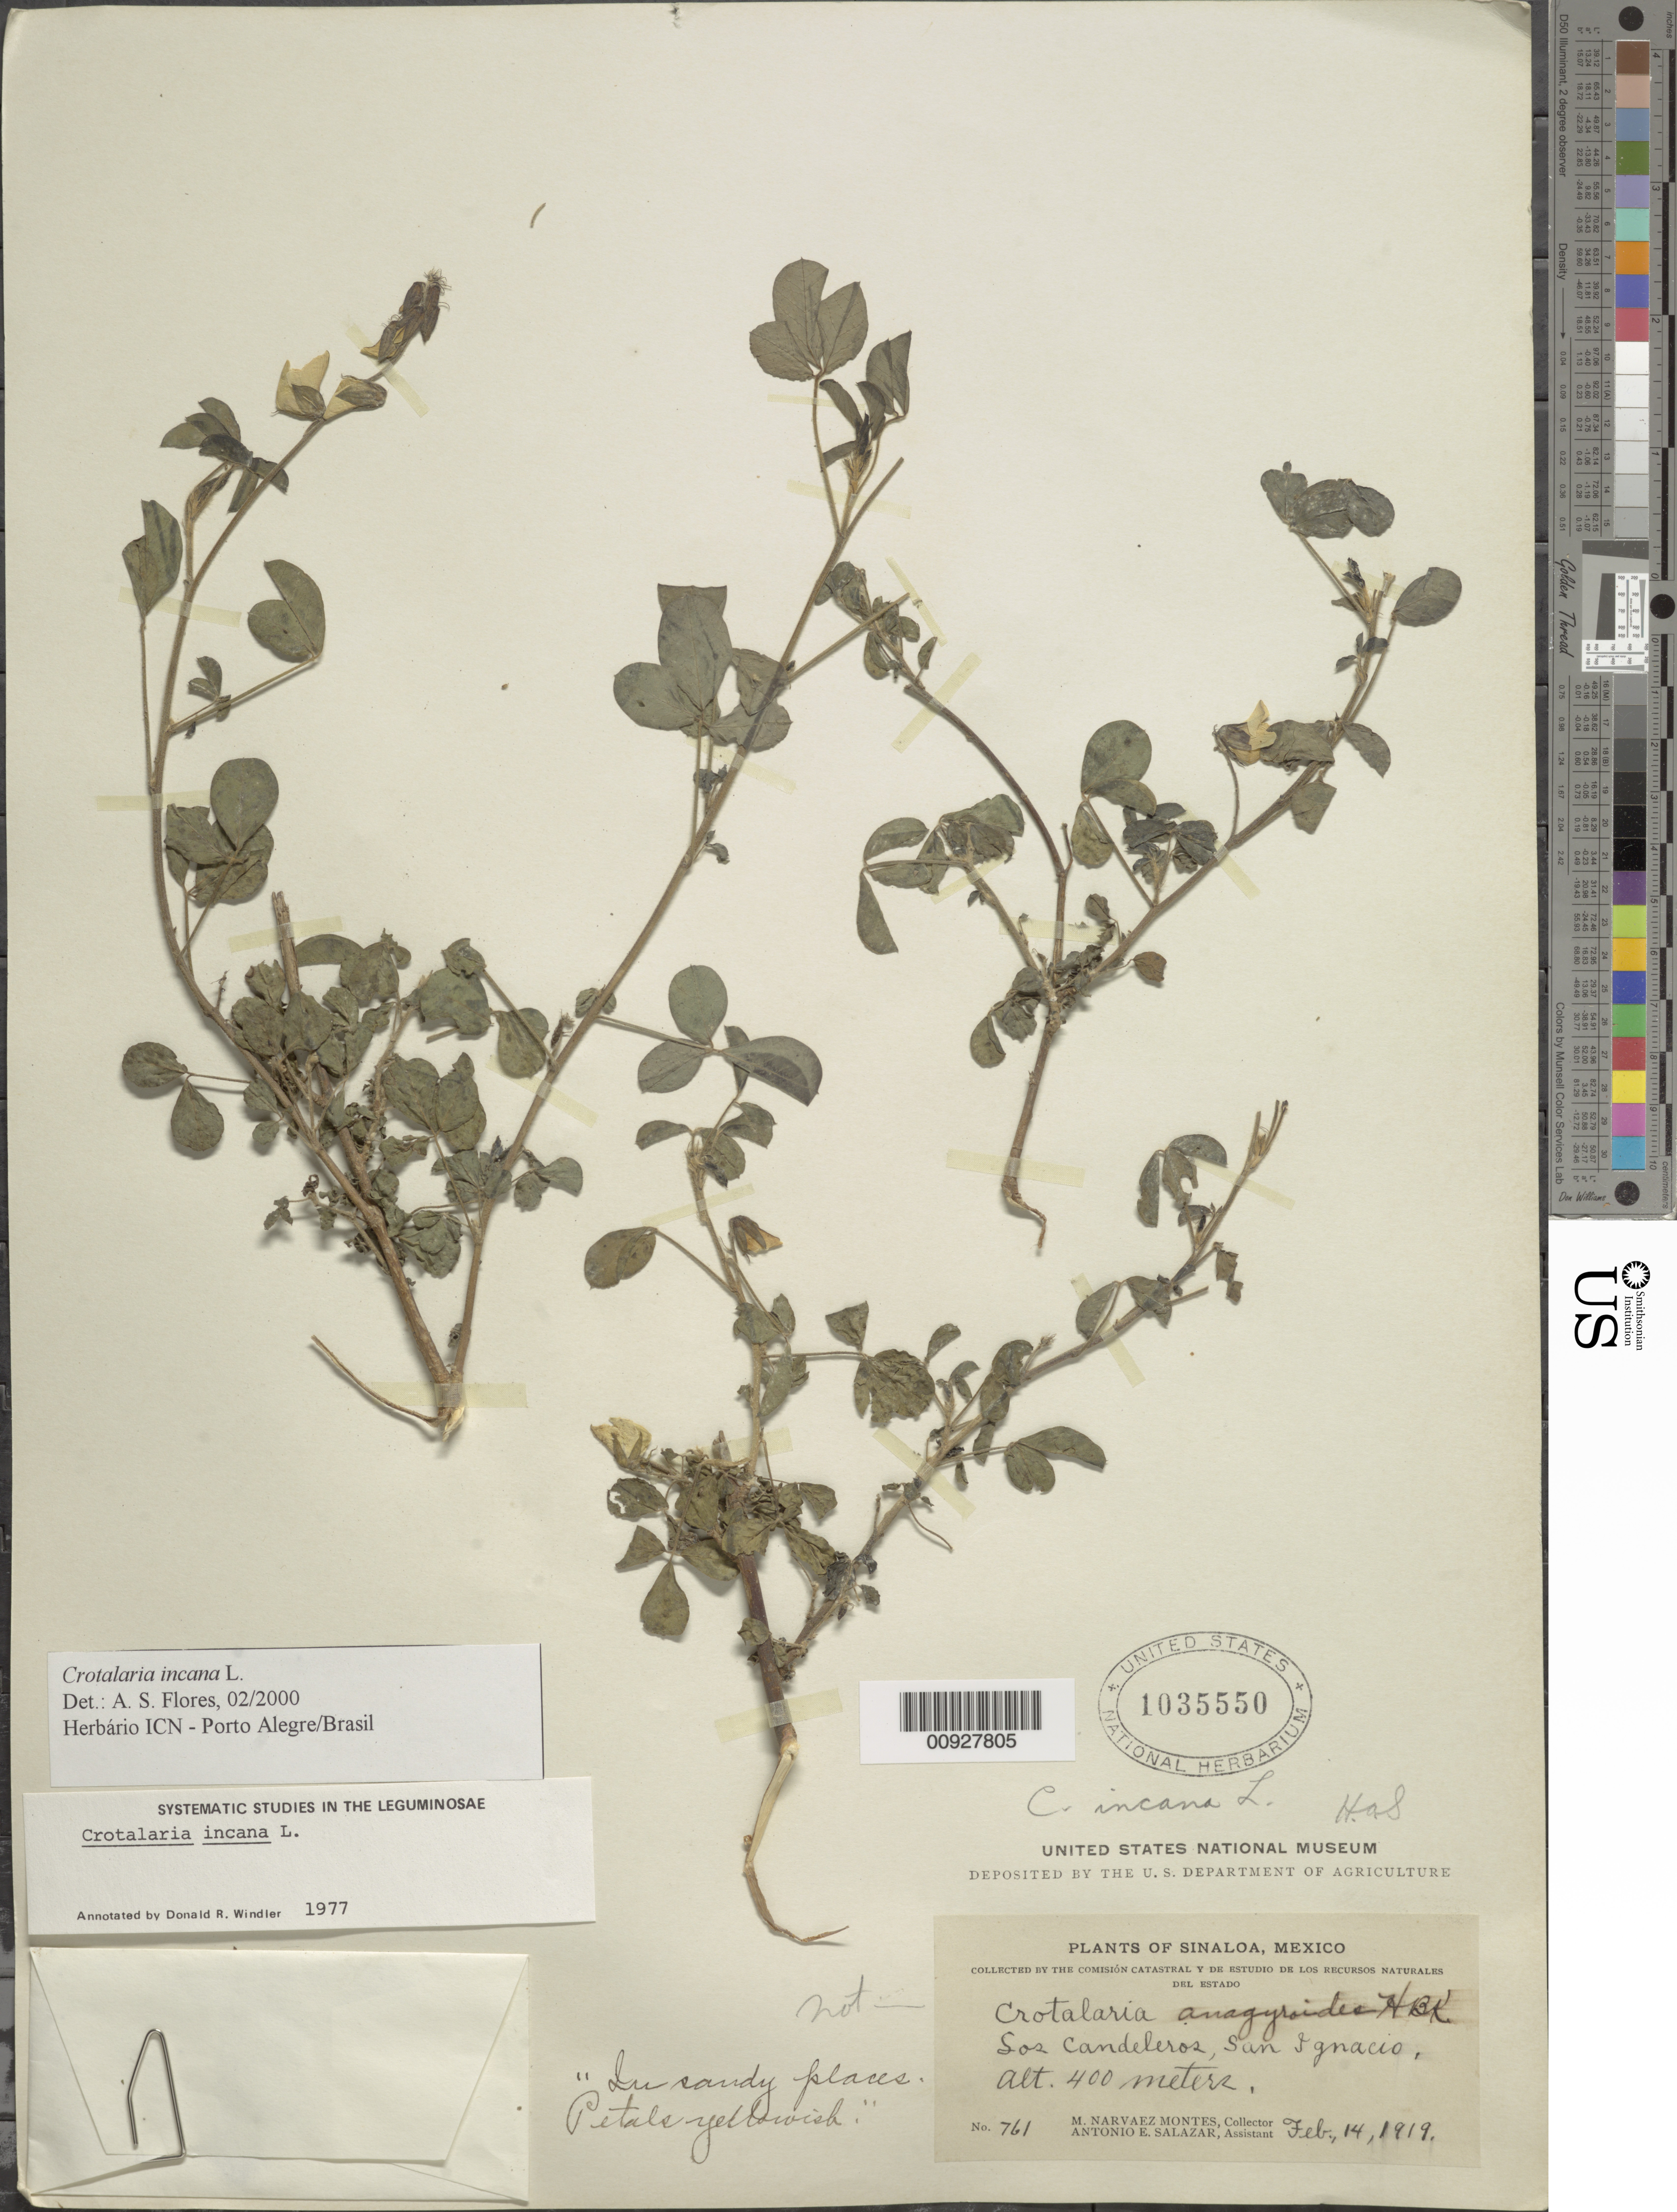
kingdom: Plantae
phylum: Tracheophyta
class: Magnoliopsida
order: Fabales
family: Fabaceae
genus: Crotalaria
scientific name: Crotalaria incana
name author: L.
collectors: M. Narvaez-Montes & A. E. Salazar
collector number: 761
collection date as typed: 14 Feb 1919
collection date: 1919-02-14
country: Mexico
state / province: Sinaloa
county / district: San Ignacio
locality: Los Candeleros, San Ignacio, Sinaloa.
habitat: In sandy places.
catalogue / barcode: US 1035550